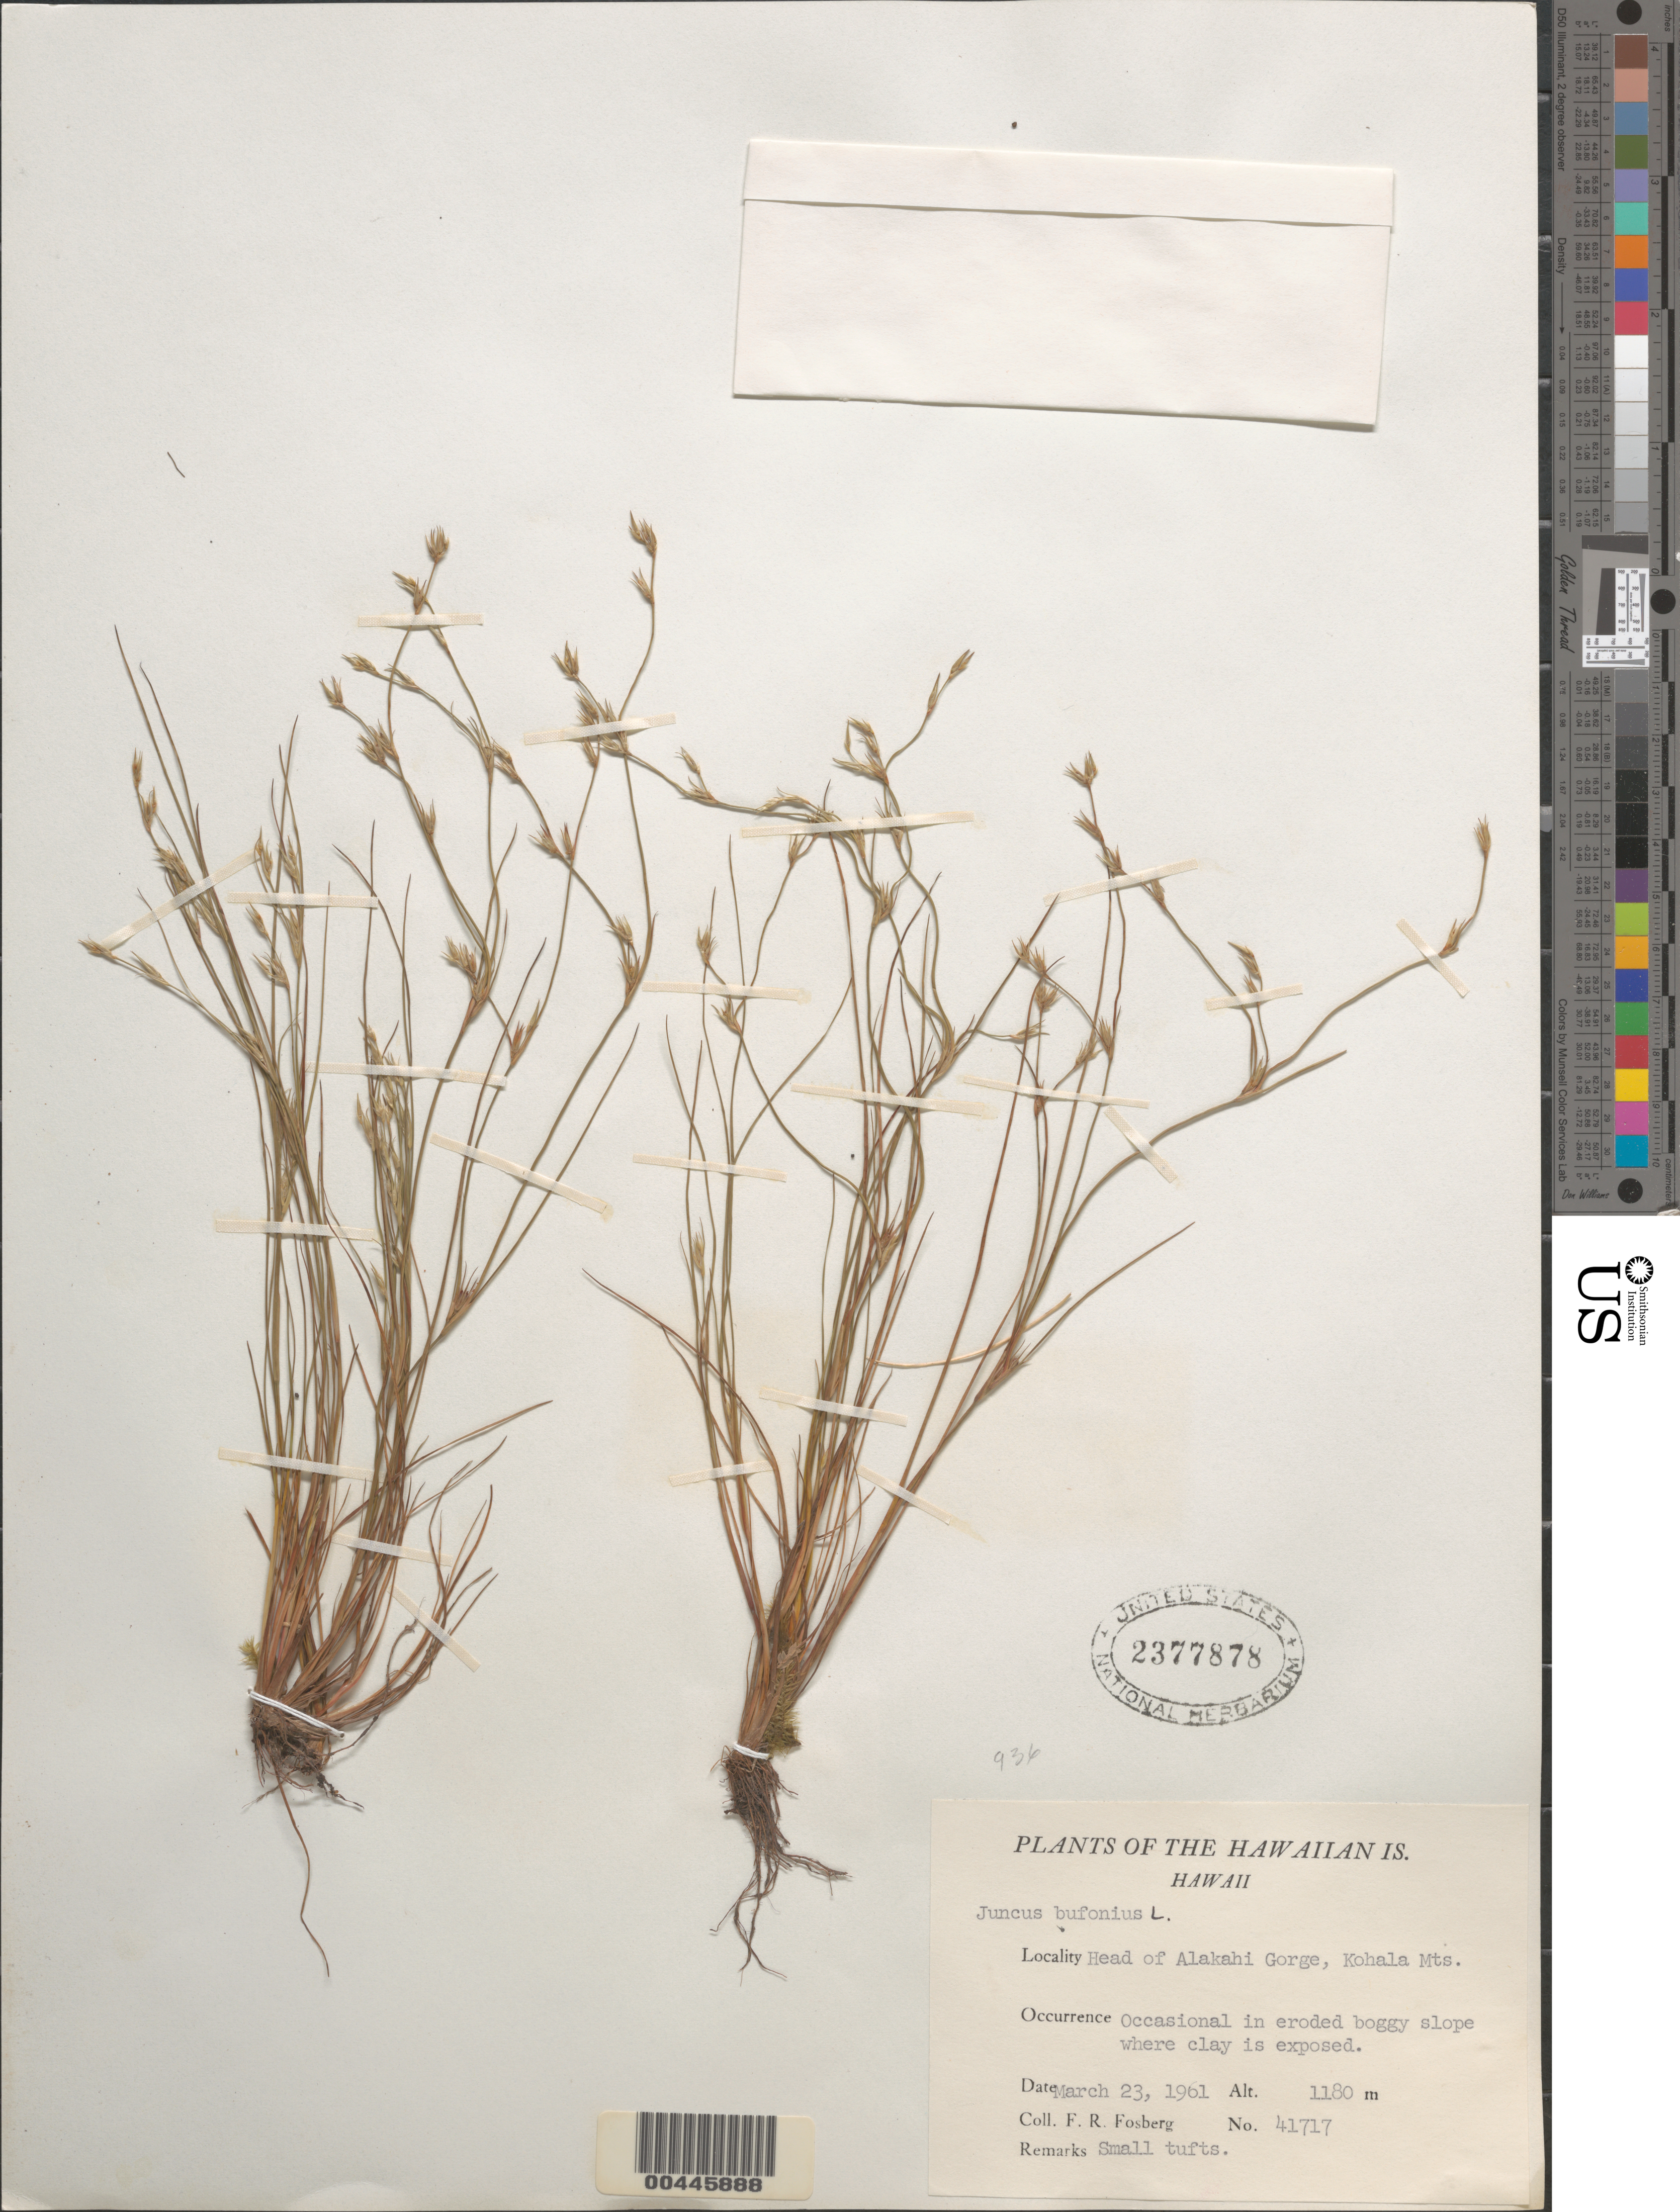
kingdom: Plantae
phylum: Tracheophyta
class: Liliopsida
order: Poales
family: Juncaceae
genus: Juncus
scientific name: Juncus bufonius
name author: L.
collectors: F. R. Fosberg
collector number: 41717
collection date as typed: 23 Mar 1961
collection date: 1961-03-23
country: United States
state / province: Hawaii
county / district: Hawaii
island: Hawaii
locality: Hd of Alakahi Gorge, Kohala Mts.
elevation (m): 1180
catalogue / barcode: US 2377878